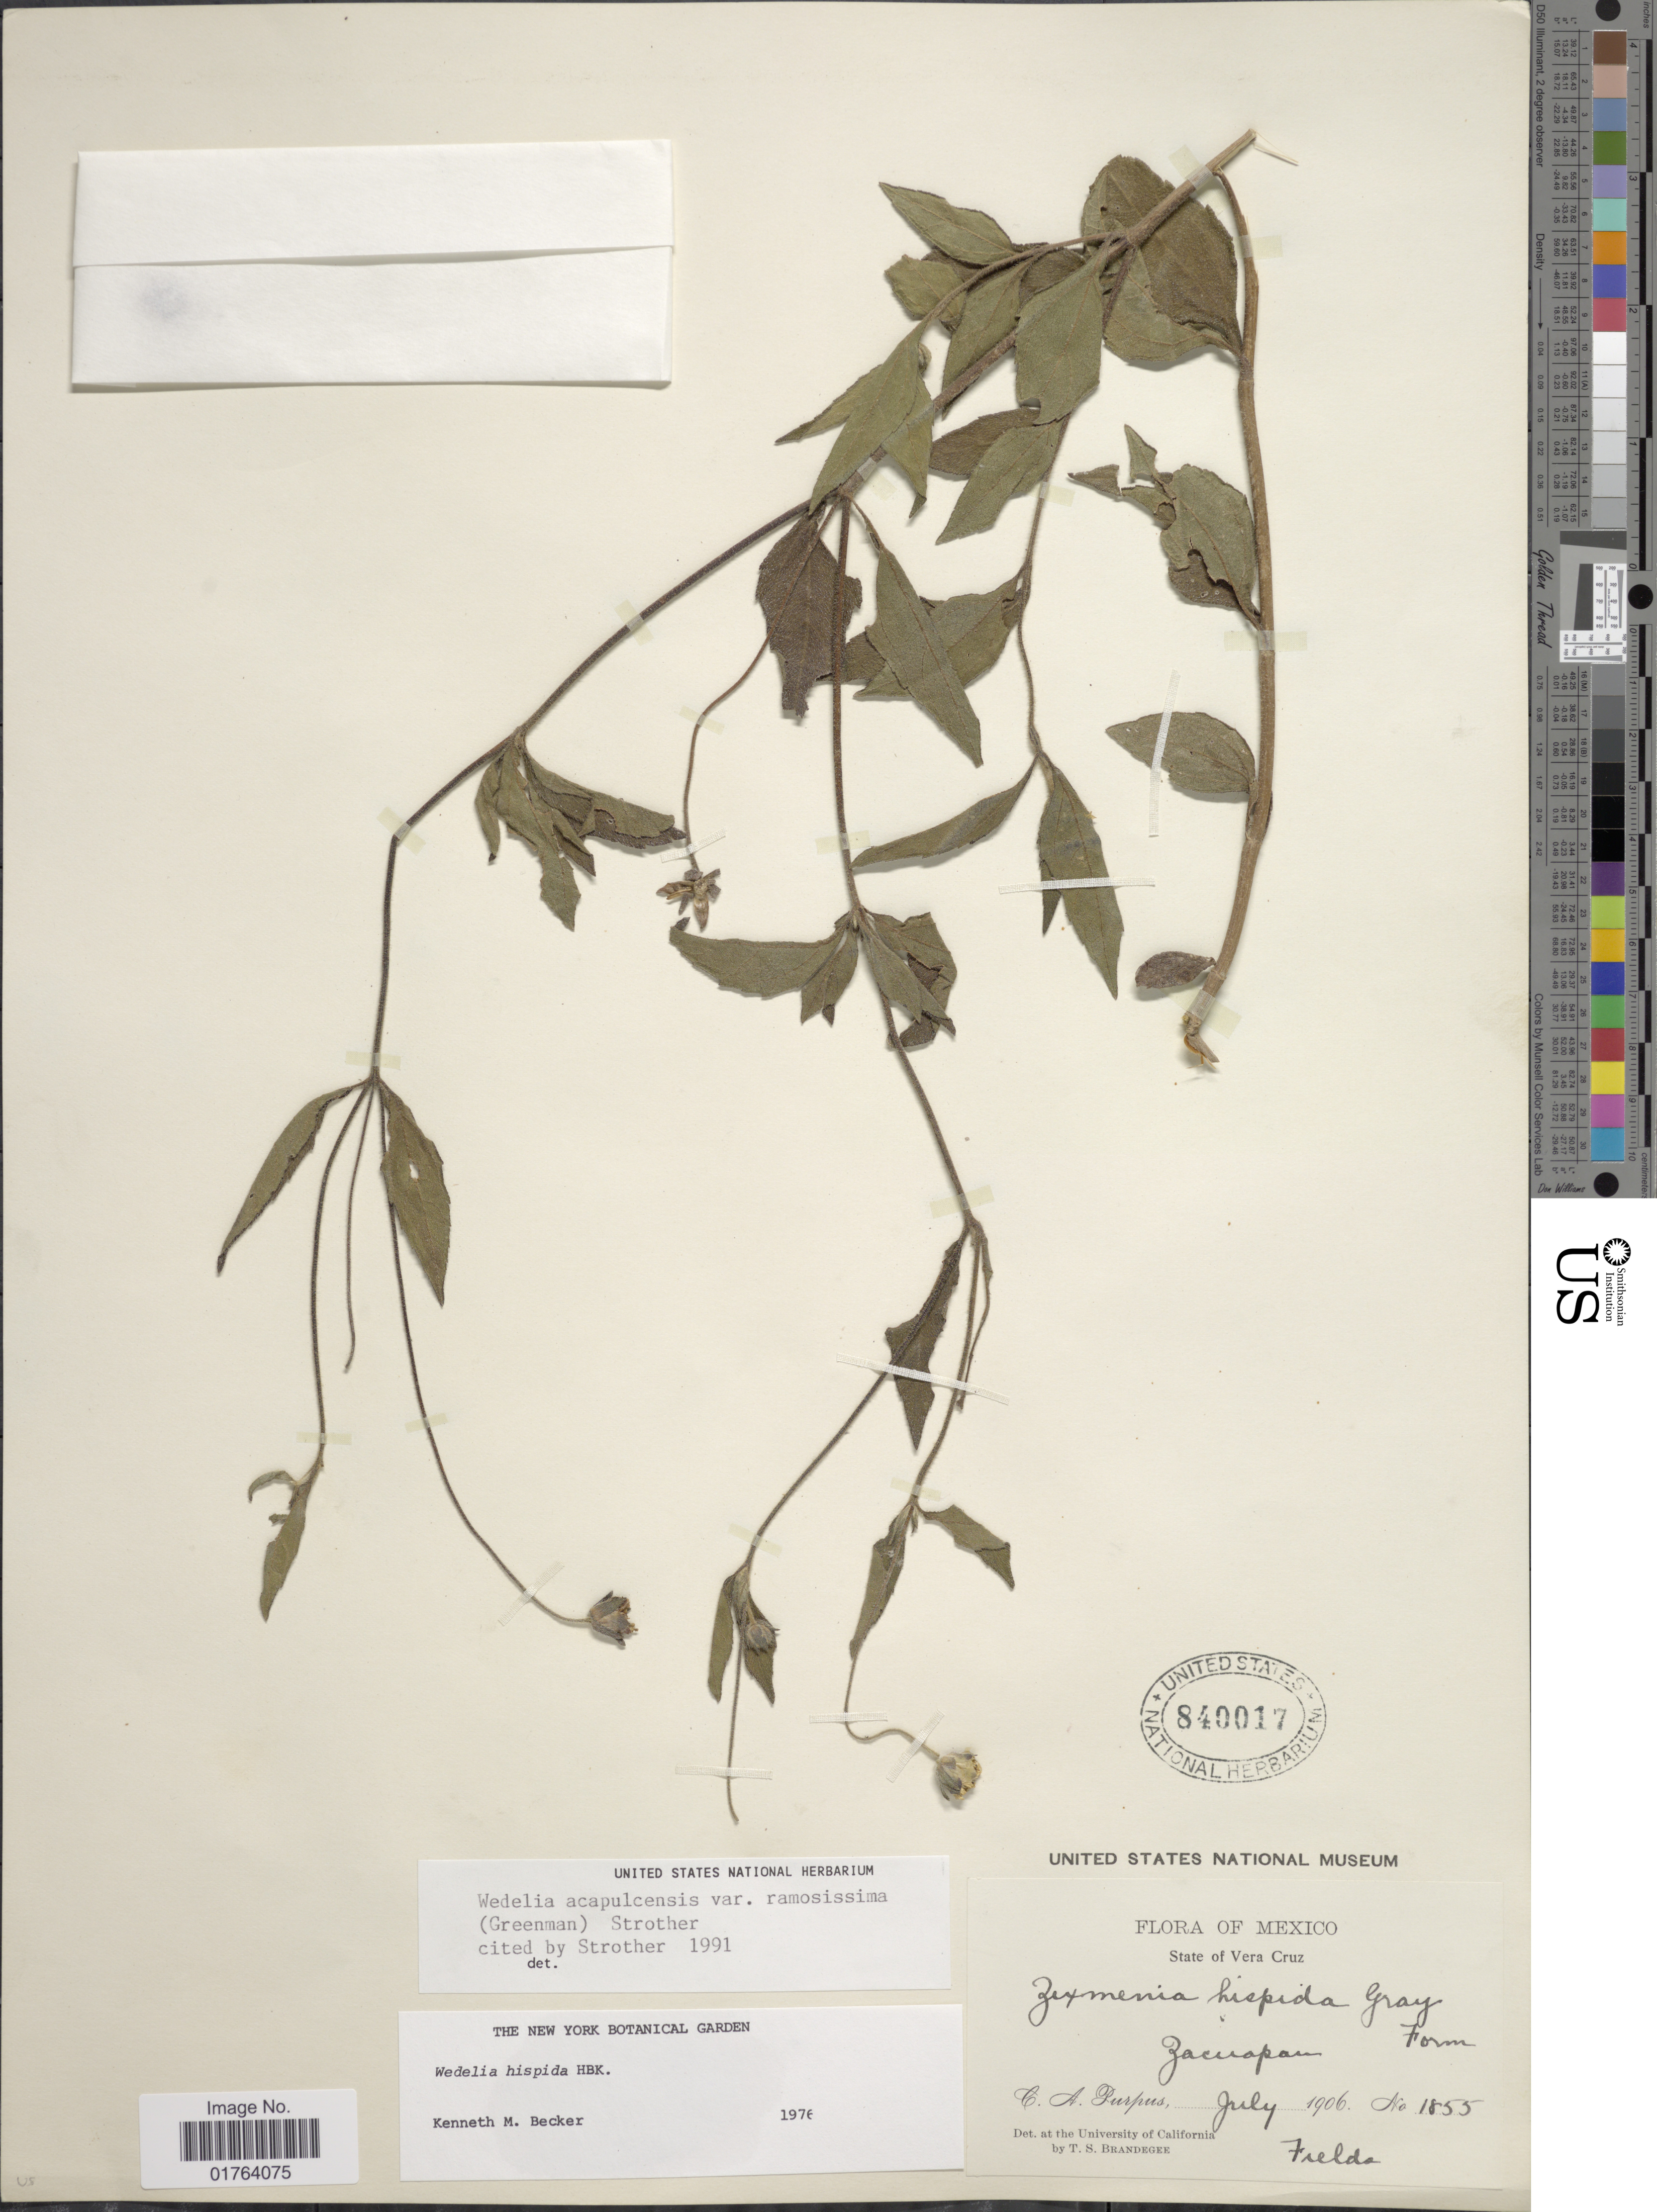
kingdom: Plantae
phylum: Tracheophyta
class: Magnoliopsida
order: Asterales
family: Asteraceae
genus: Wedelia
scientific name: Wedelia acapulcensis var. ramosissima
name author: (Greenm.) Strother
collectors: C. A. Purpus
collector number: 1855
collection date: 1906-07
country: Mexico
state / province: Veracruz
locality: Zacuapan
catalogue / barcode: US 840017